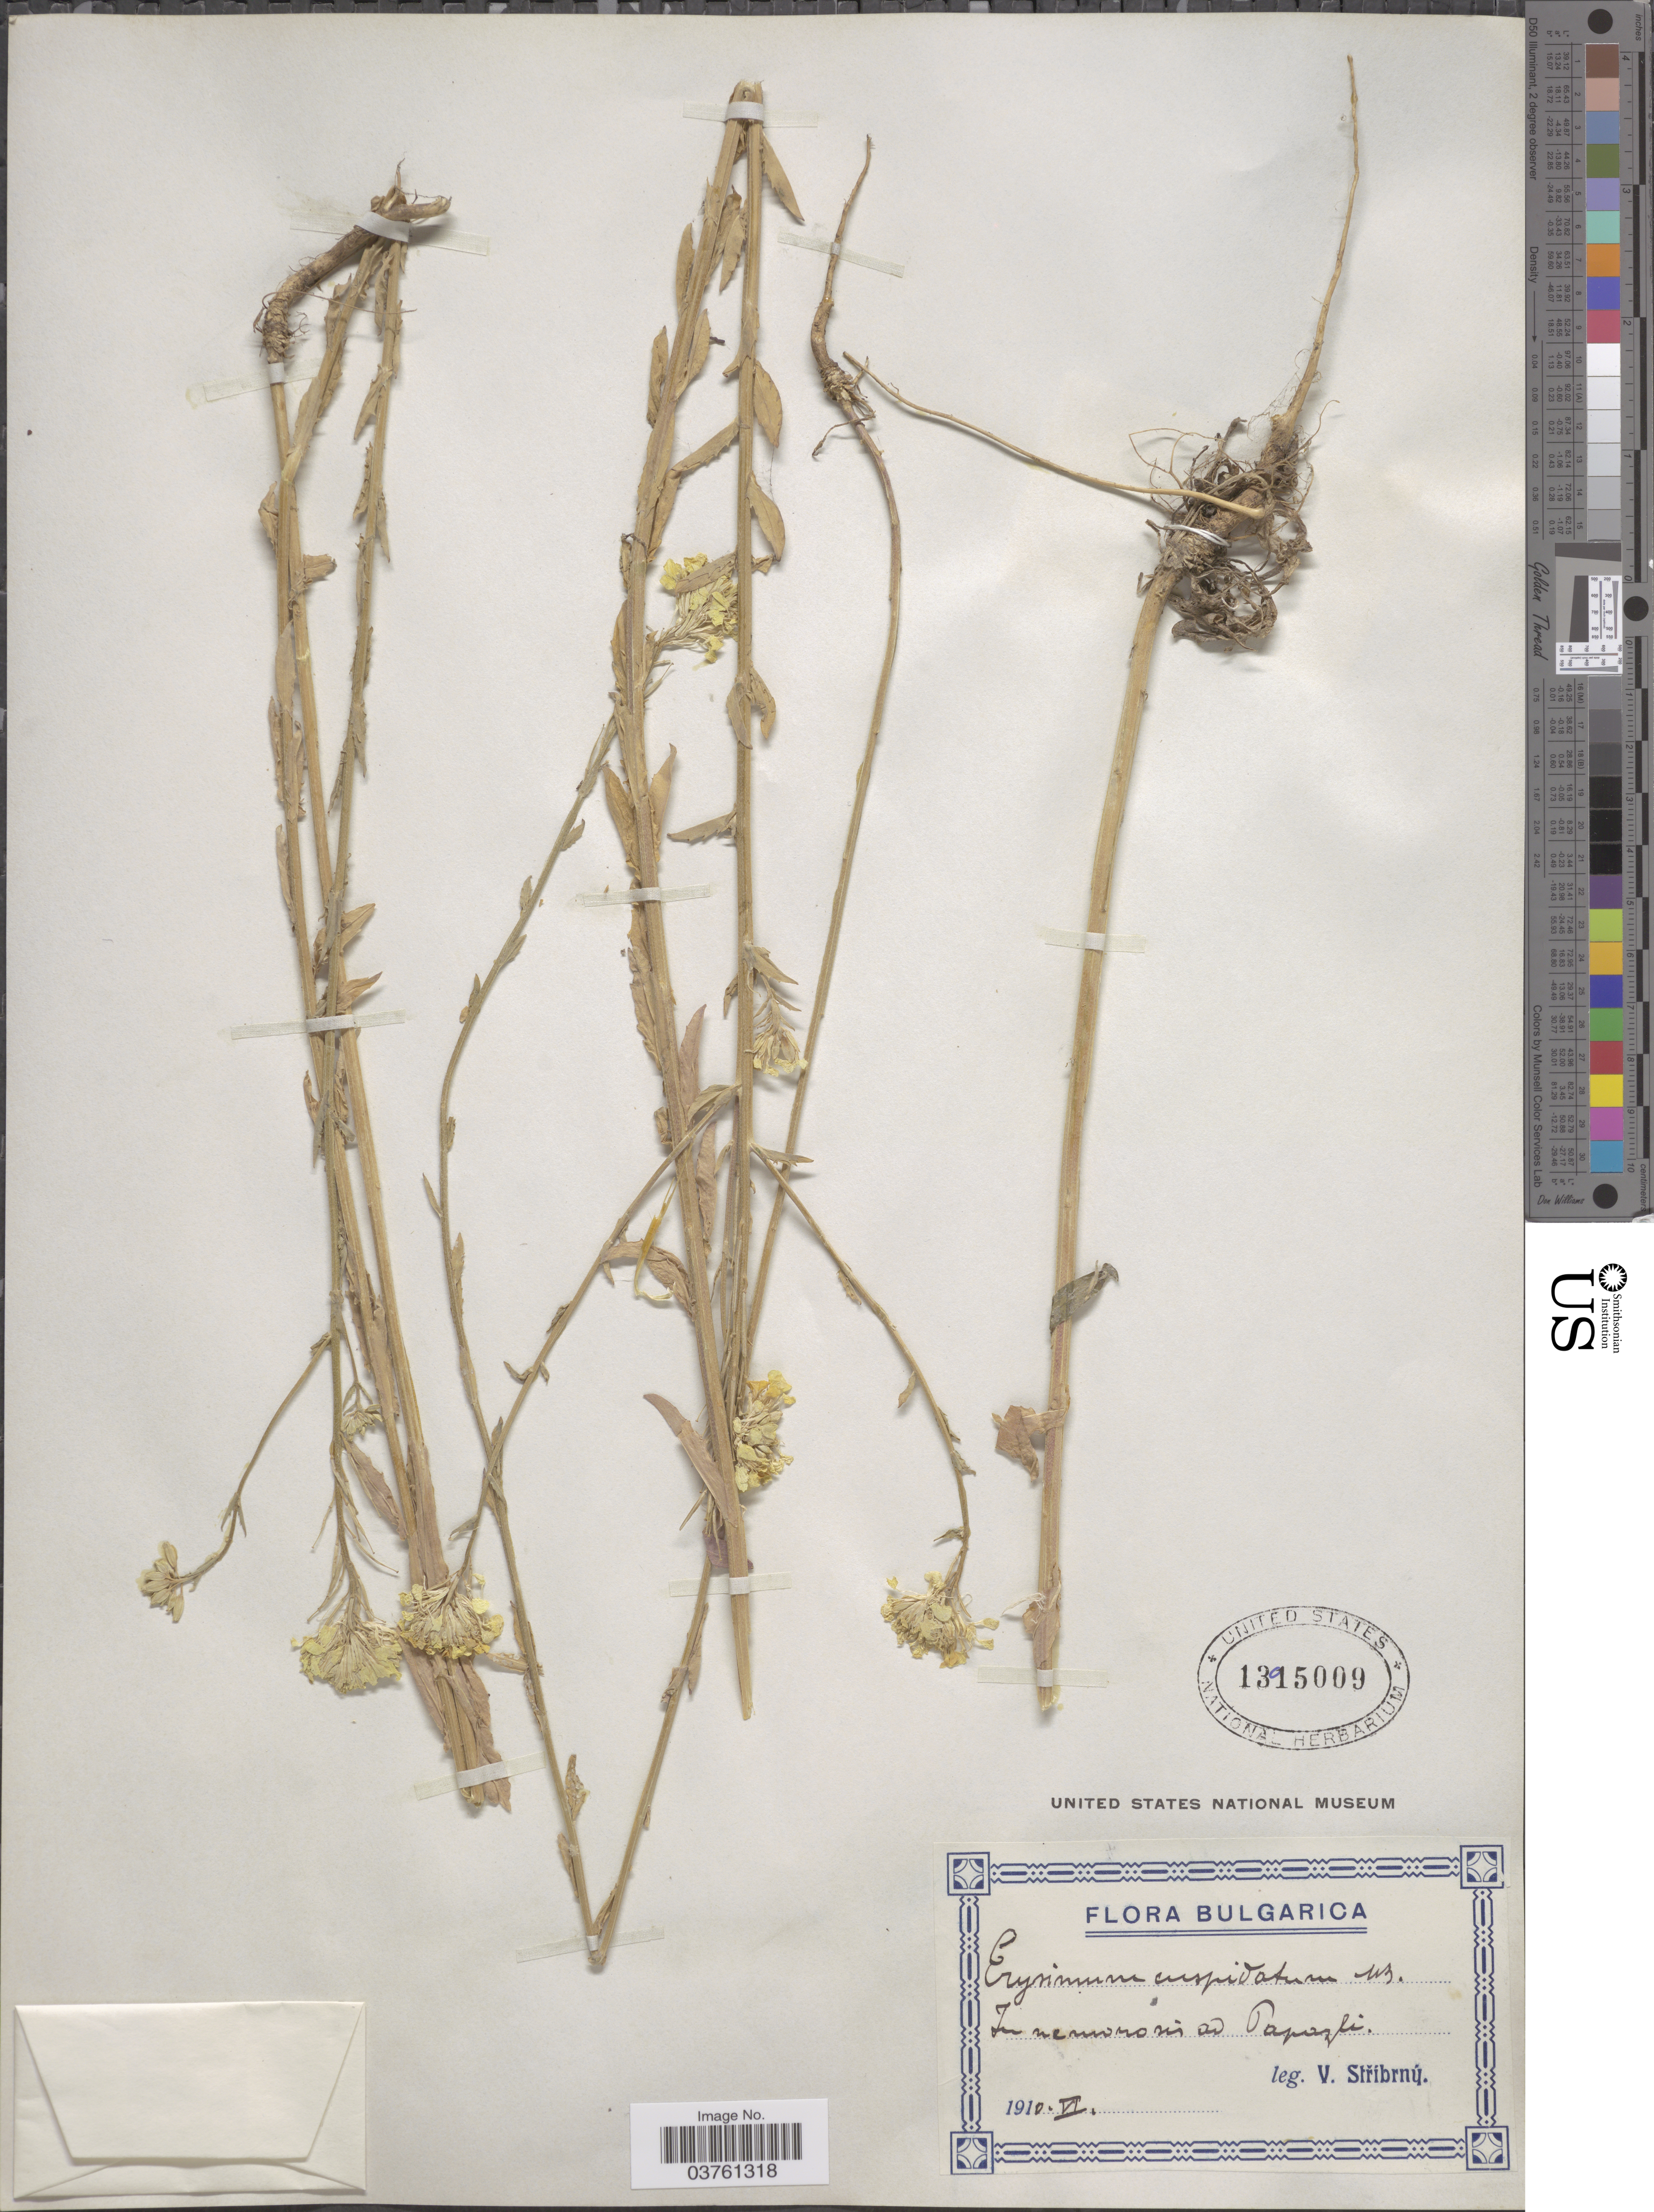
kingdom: Plantae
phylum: Tracheophyta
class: Magnoliopsida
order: Brassicales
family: Brassicaceae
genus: Erysimum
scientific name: Erysimum cuspidatum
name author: (M. Bieb.) DC.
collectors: V. Stribrny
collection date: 1910-06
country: Bulgaria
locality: In [illegible text] Papozli[interpreted].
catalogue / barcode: US 1395009